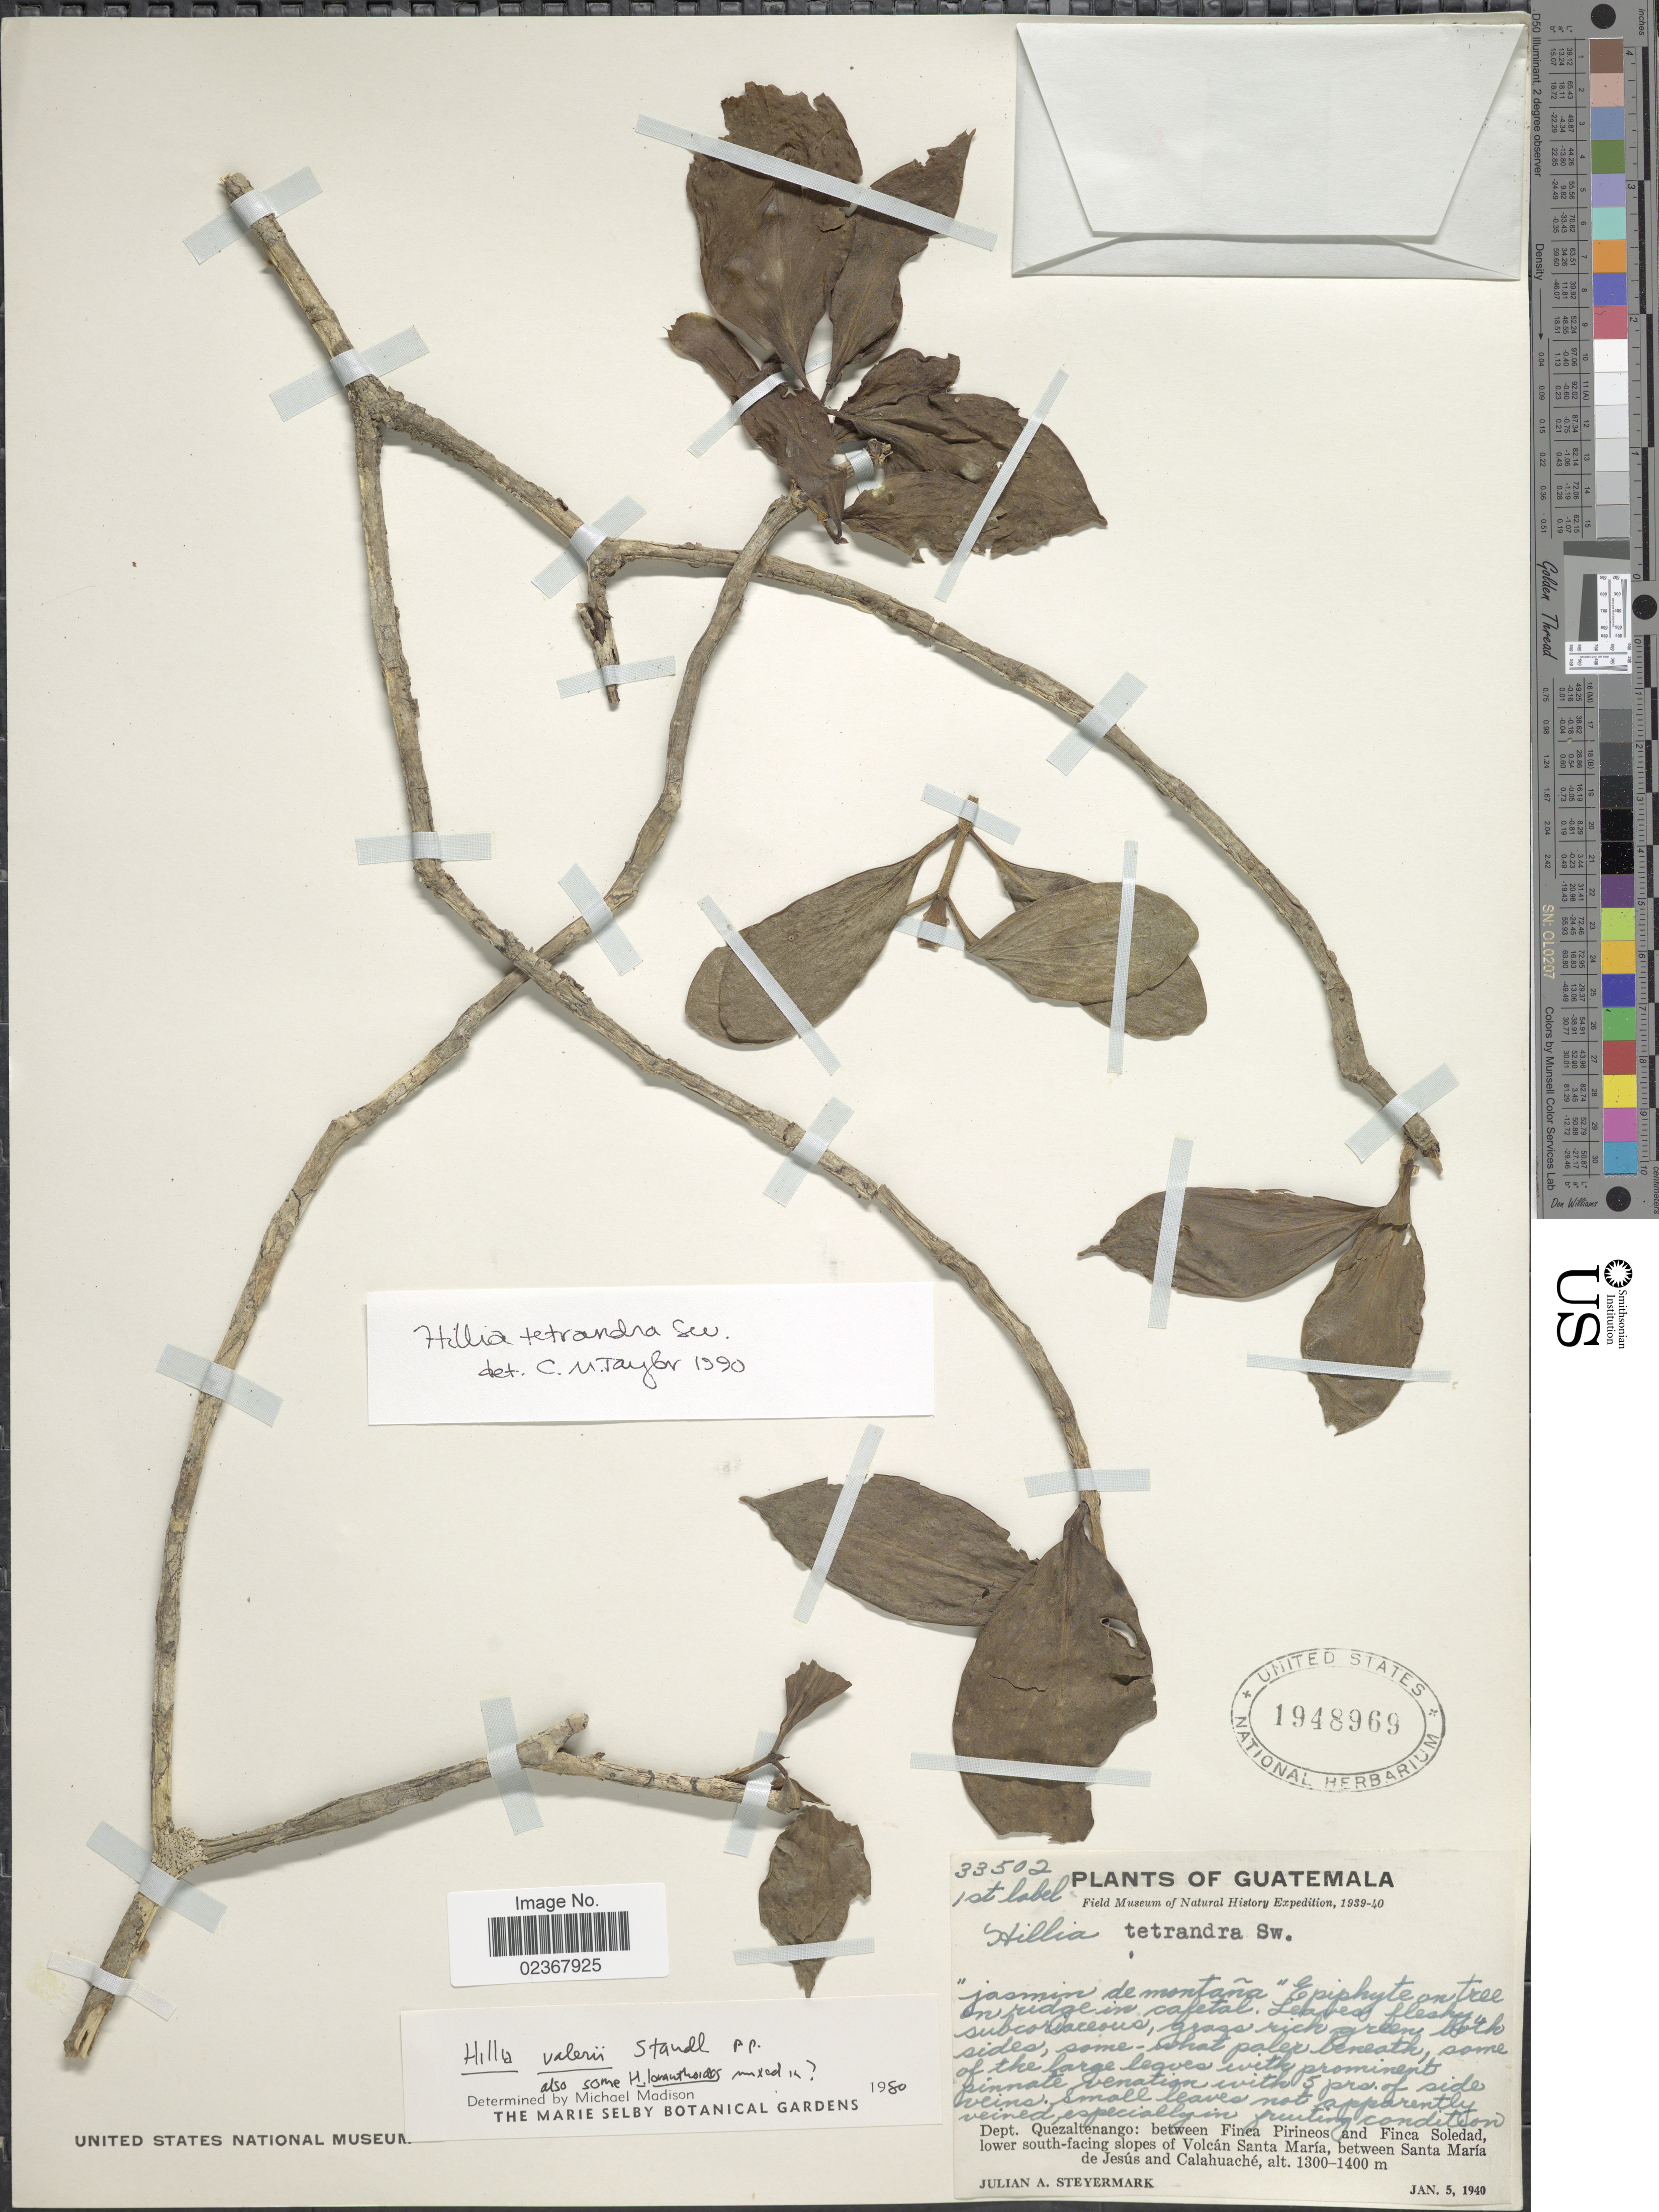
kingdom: Plantae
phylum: Tracheophyta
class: Magnoliopsida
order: Gentianales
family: Rubiaceae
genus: Hillia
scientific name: Hillia tetrandra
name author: Sw.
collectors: J. Steyermark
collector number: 33502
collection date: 1940-01-05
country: Guatemala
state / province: Quetzaltenango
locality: Between Finca Pirineos and Finca Soledad, lower south-facing slopes of Volcan Santa Maria, between Santa Maria de Jesus and Calahuache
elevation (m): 1300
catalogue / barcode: US 1948969